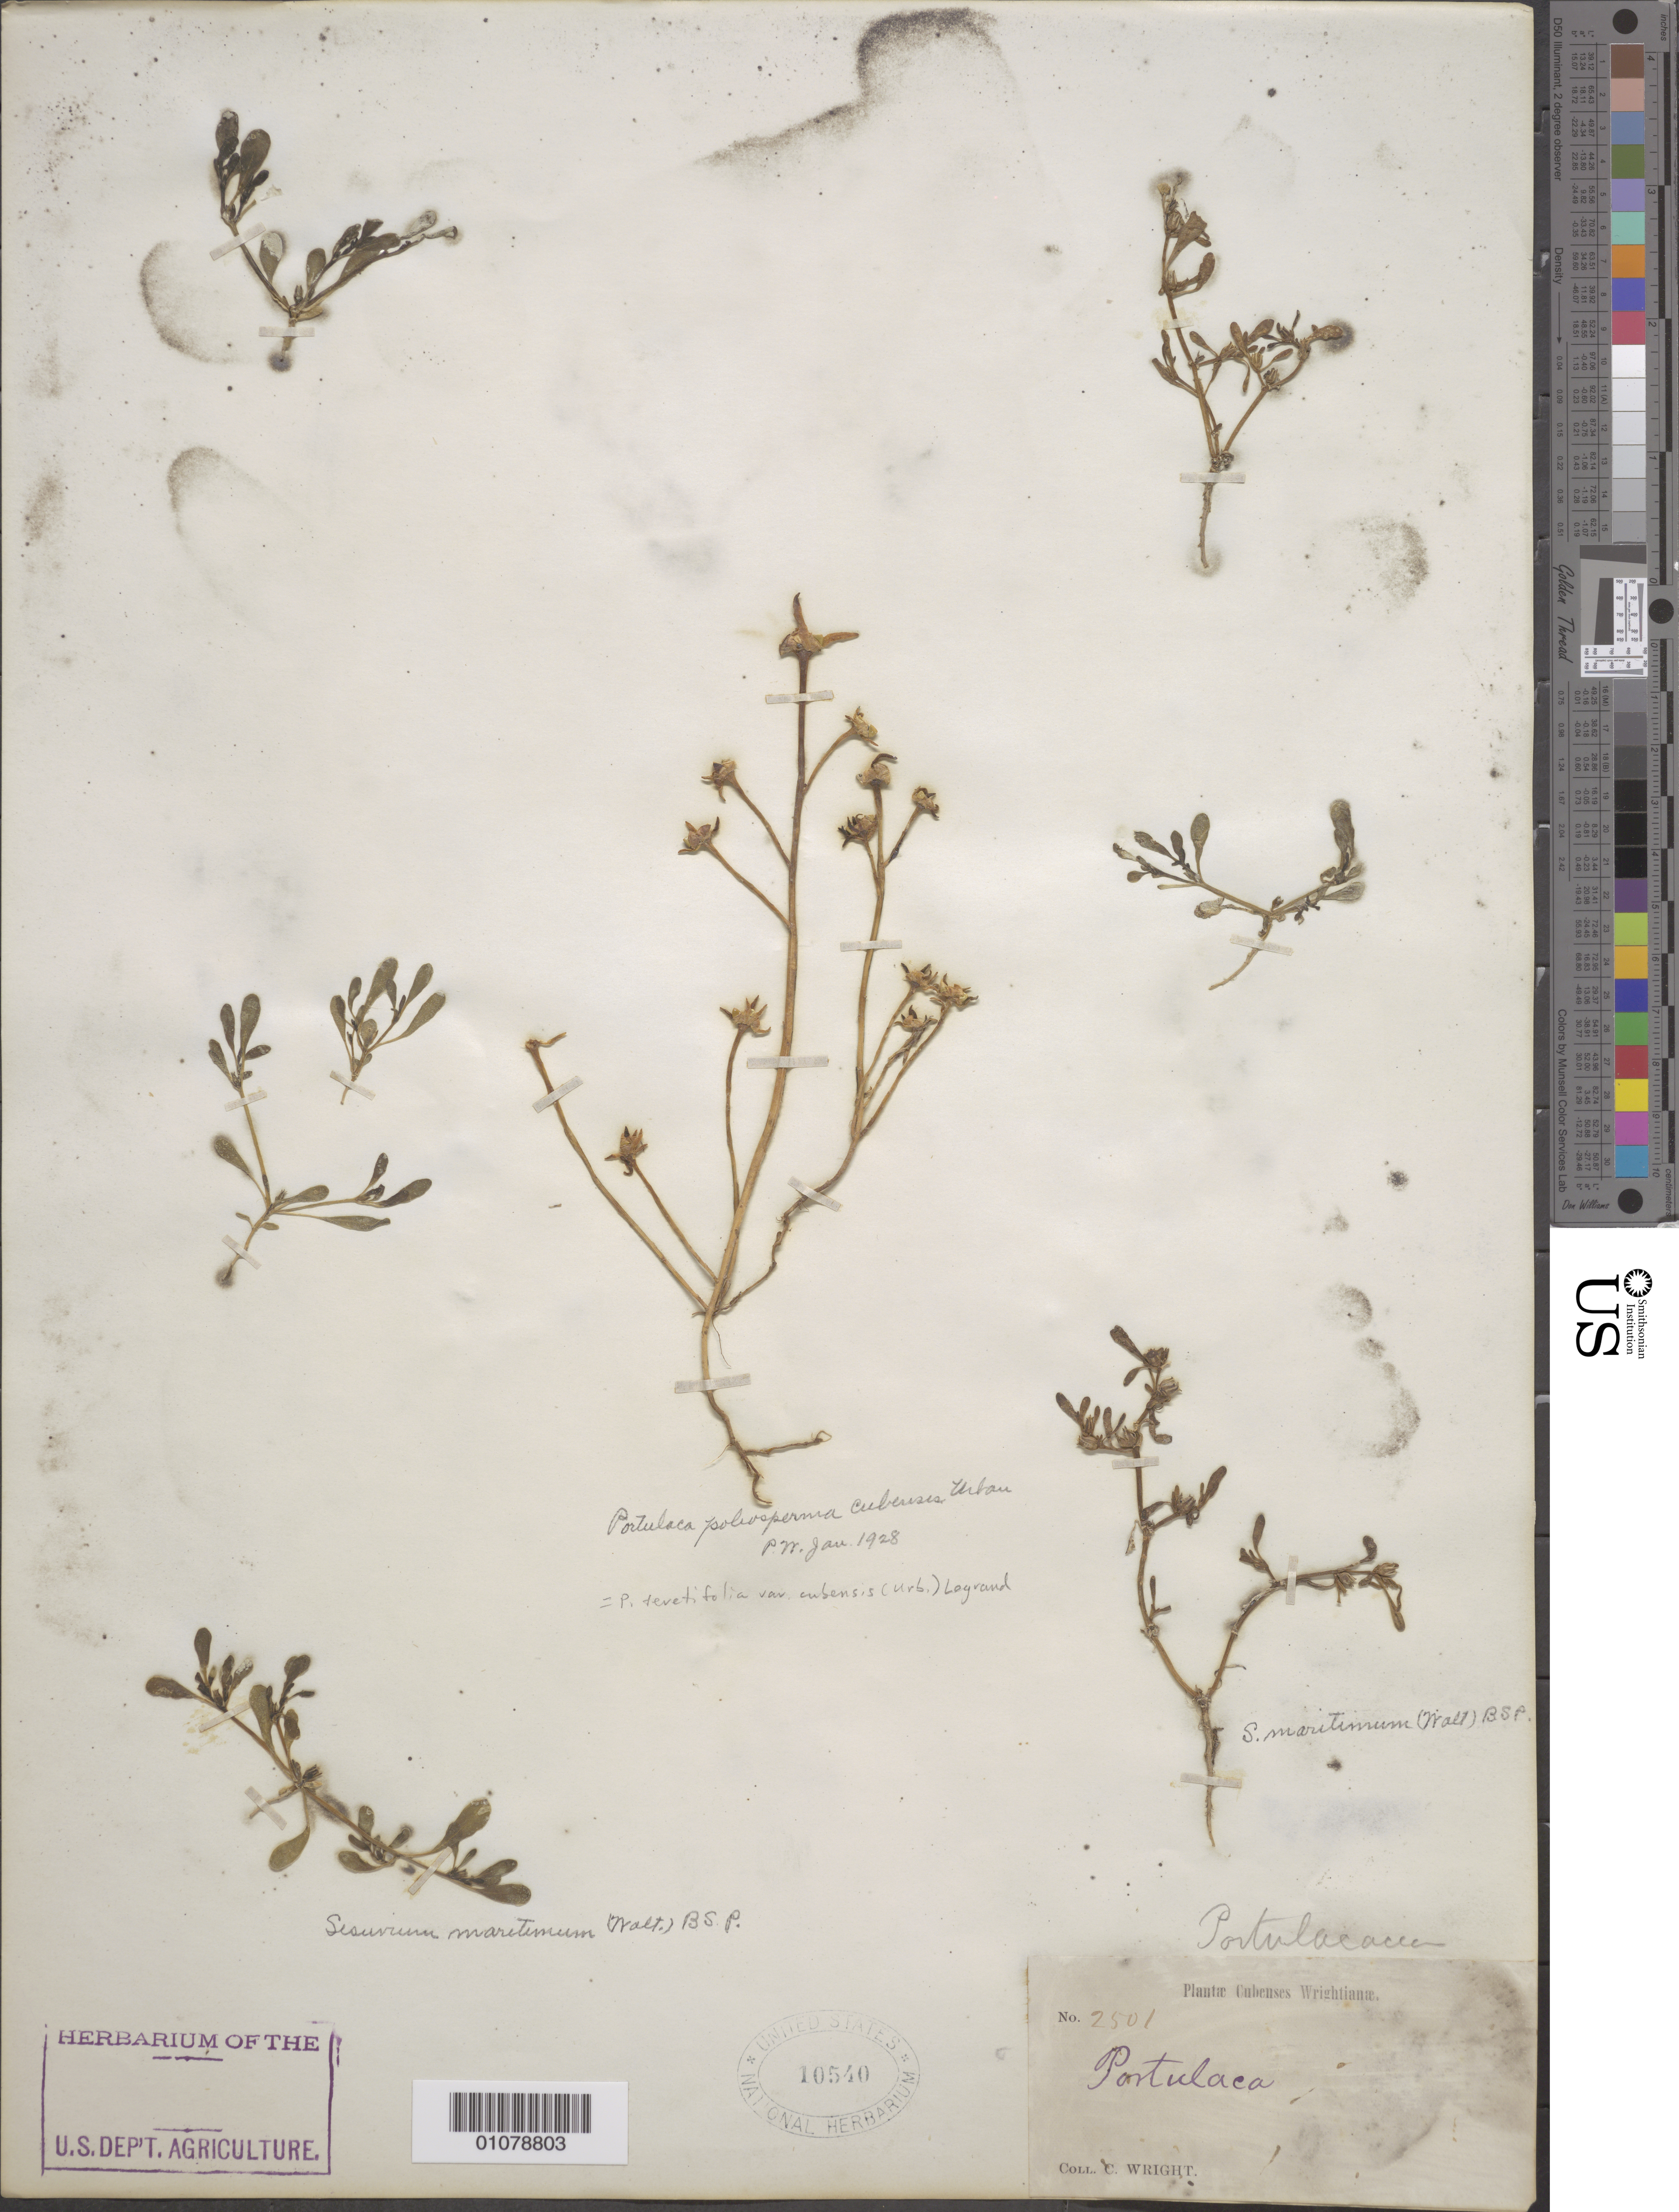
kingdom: Plantae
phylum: Tracheophyta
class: Magnoliopsida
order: Caryophyllales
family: Aizoaceae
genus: Sesuvium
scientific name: Sesuvium maritimum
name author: (Walter) Britton, Stearns & Poggenb.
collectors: C. Wright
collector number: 2501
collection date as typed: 1800 to 1899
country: Cuba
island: Cuba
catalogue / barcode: US 10540-2